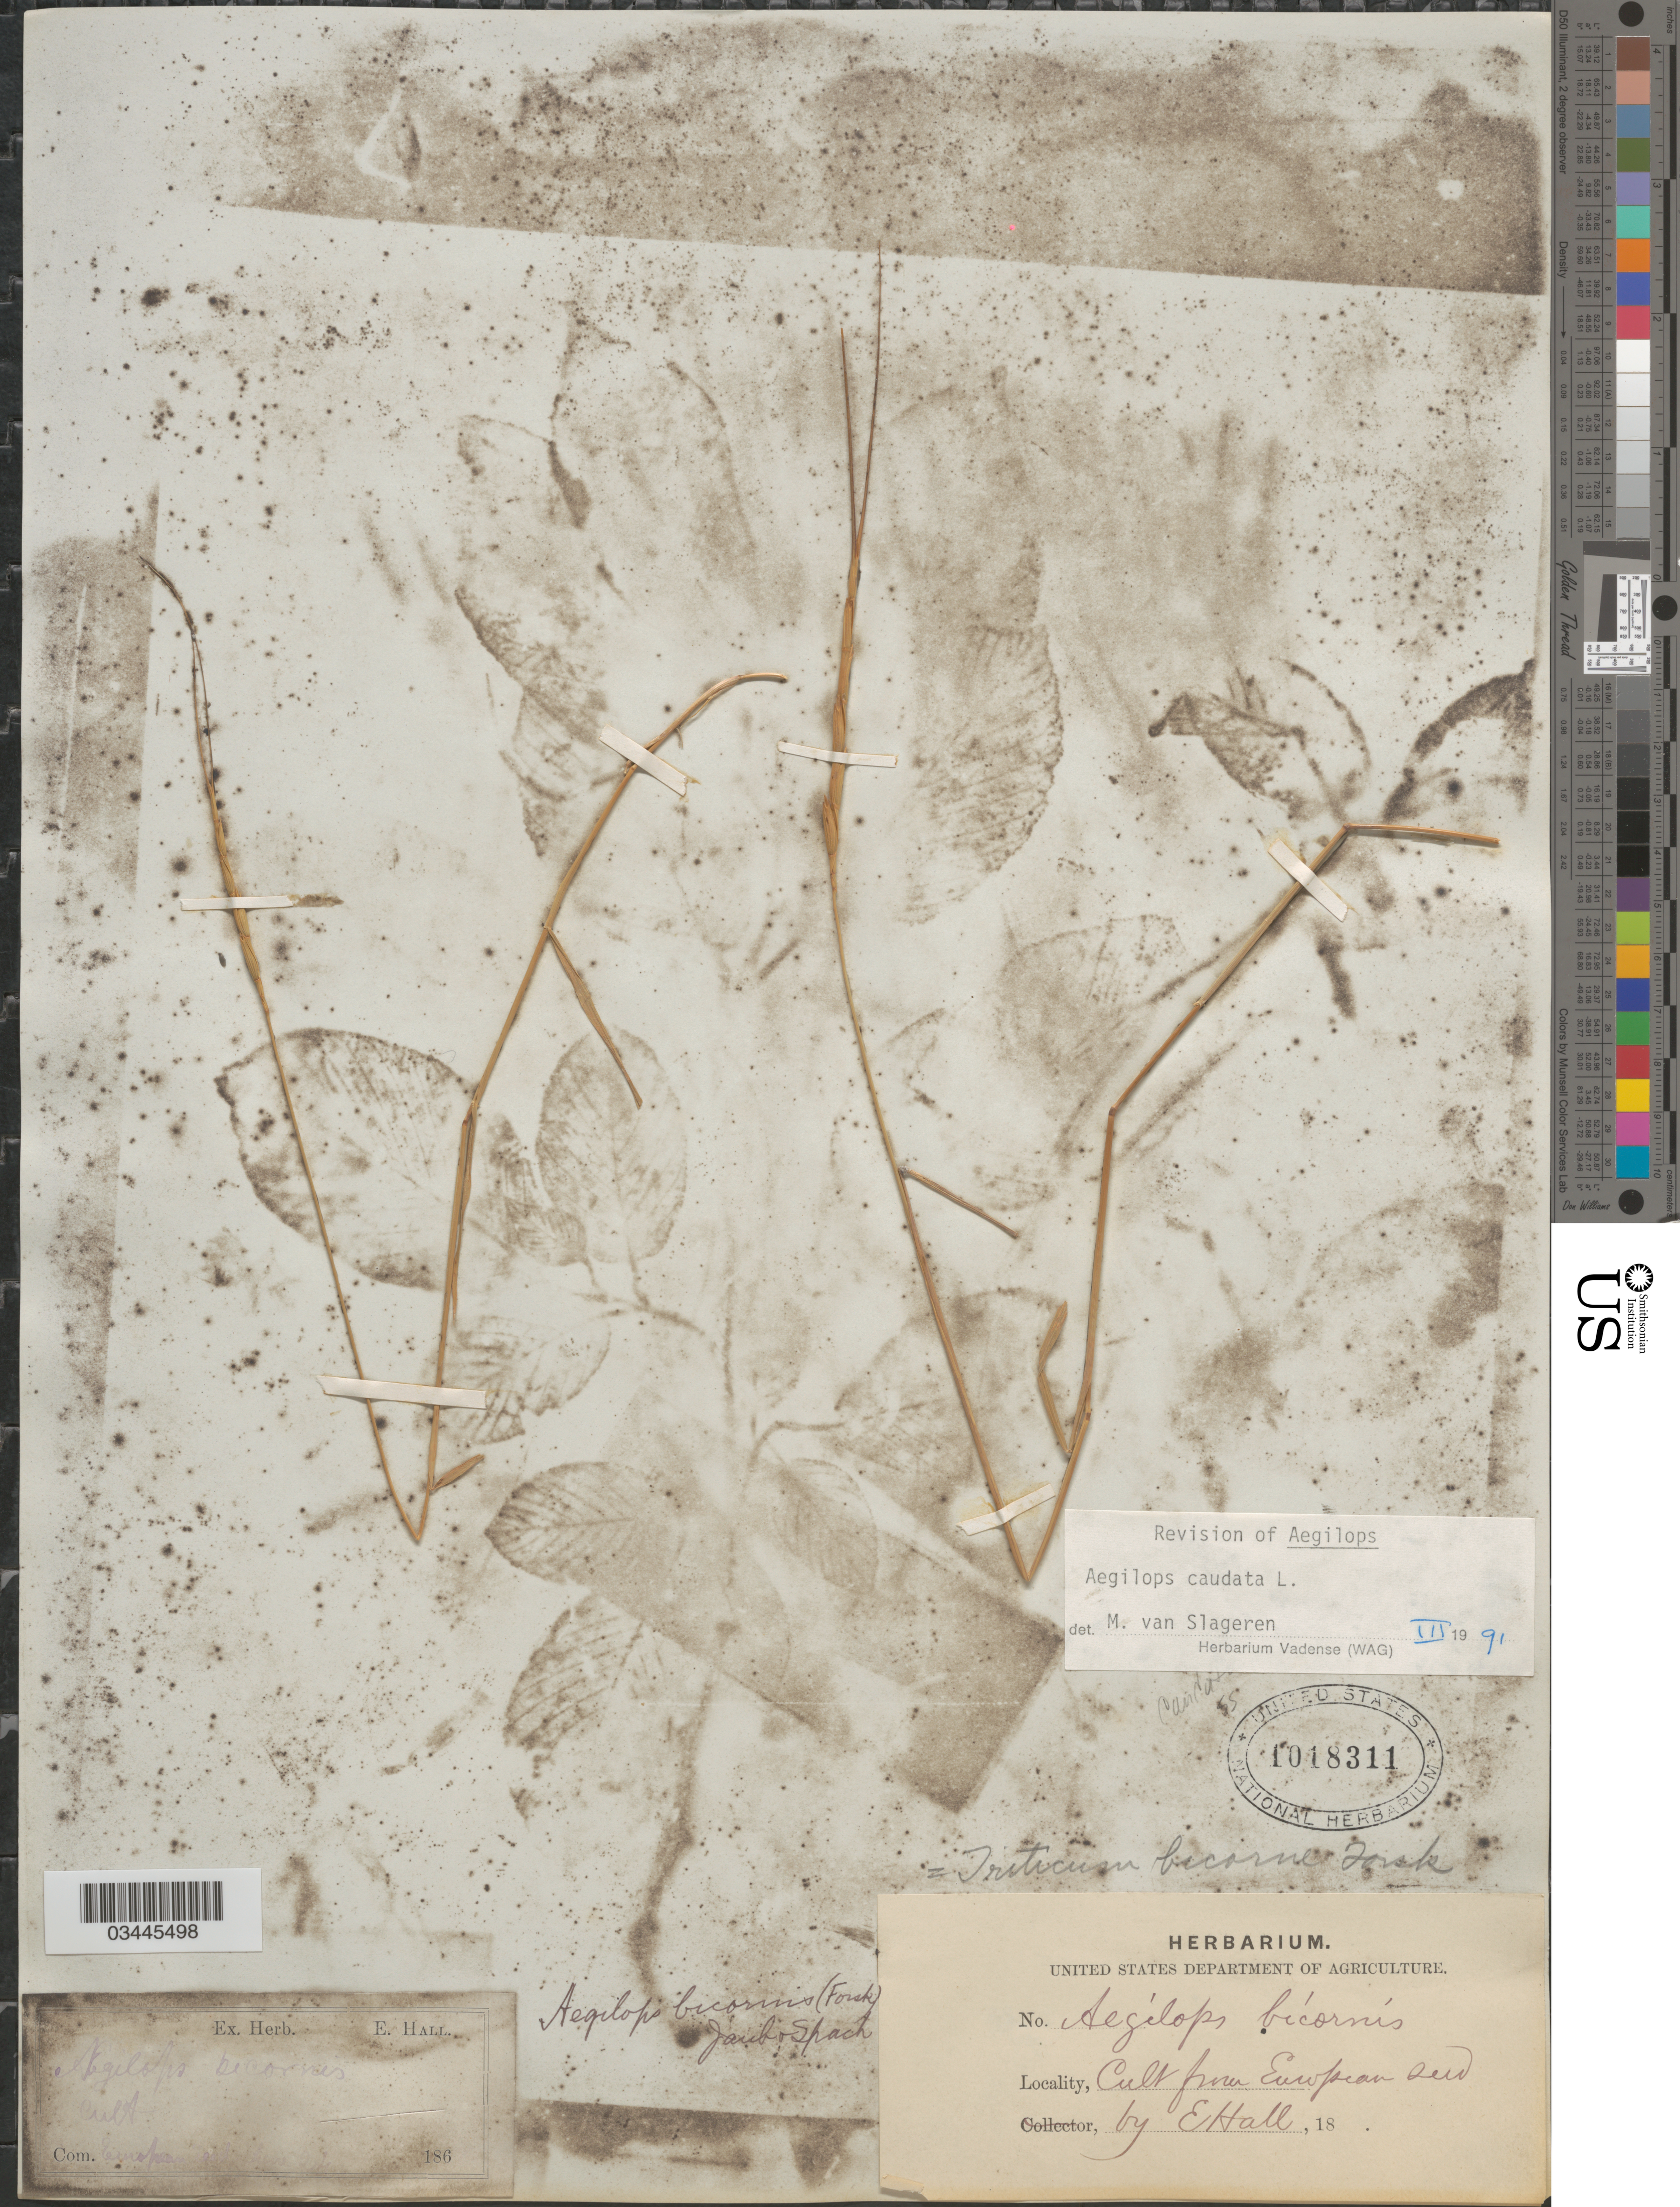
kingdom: Plantae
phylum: Tracheophyta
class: Liliopsida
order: Poales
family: Poaceae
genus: Aegilops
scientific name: Aegilops caudata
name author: L.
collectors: E. Hall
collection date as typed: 18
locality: Cult from European seed.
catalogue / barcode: US 1018311